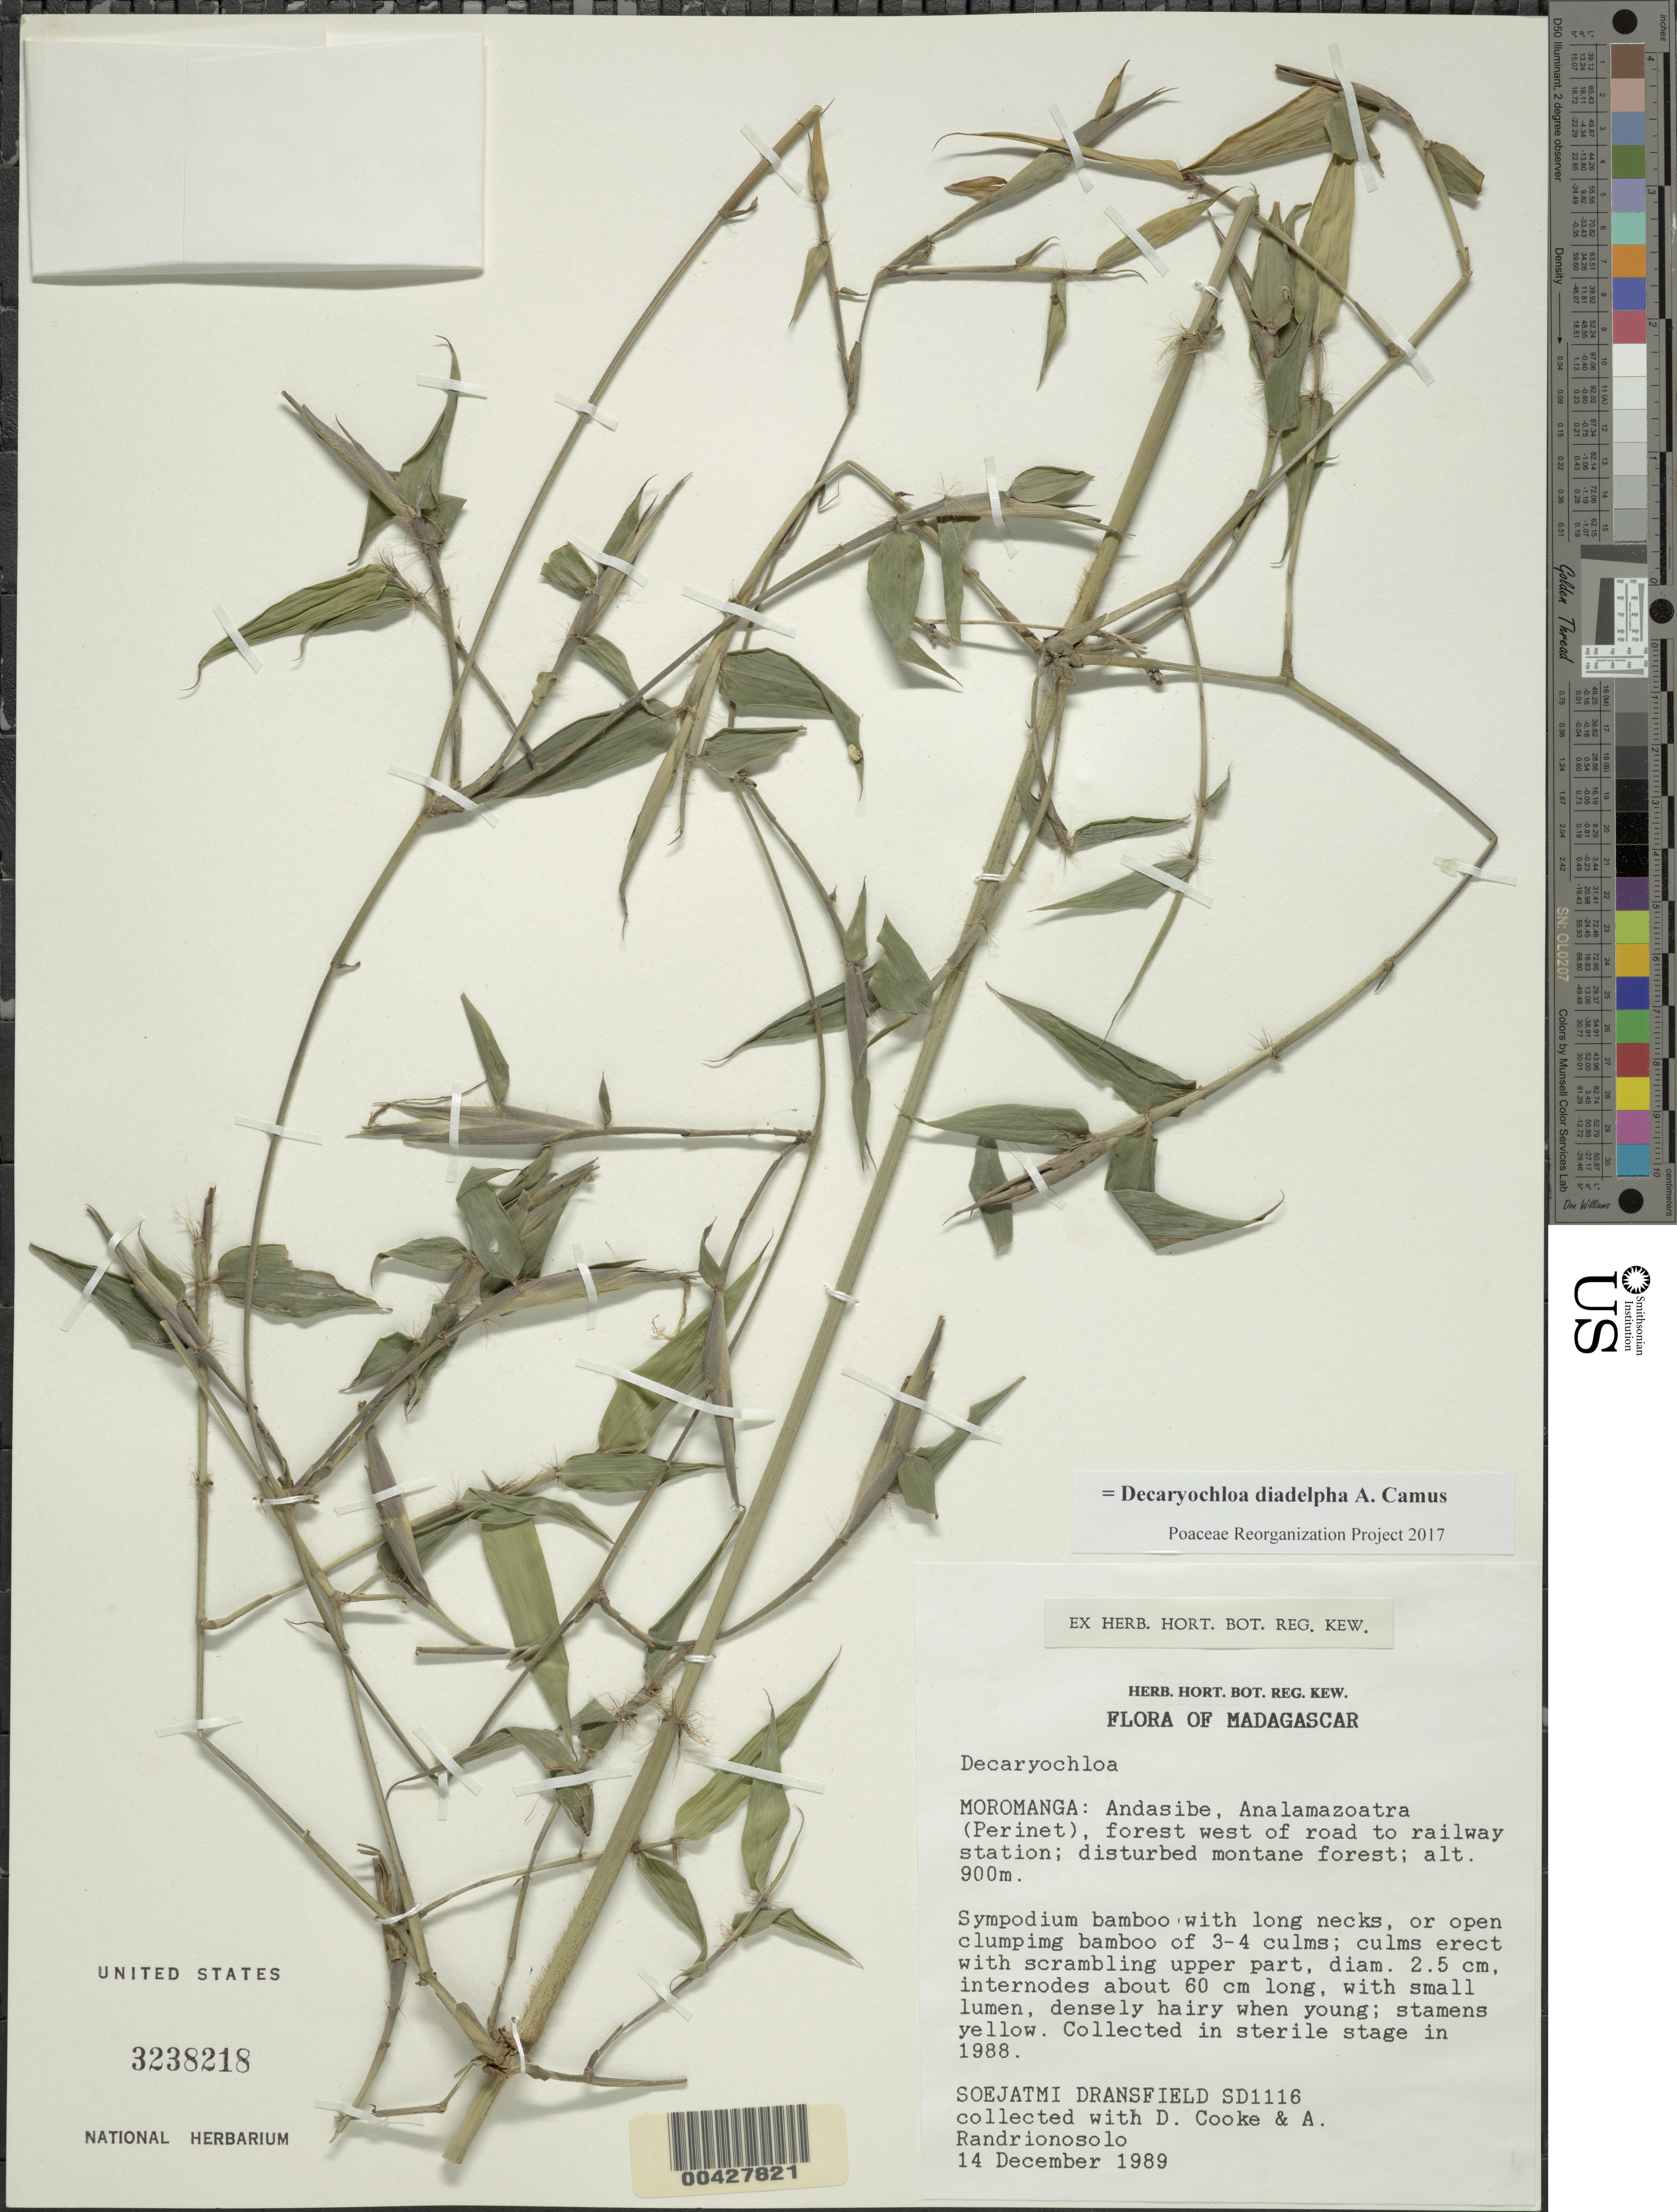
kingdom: Plantae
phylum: Tracheophyta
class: Liliopsida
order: Poales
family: Poaceae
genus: Decaryochloa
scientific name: Decaryochloa diadelpha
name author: A. Camus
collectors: S. Dransfield, D. Cooke & A. Randrianasolo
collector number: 1116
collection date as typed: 14 Dec 1989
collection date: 1989-12-14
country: Madagascar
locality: Moramanga, andasibe, analamazoatra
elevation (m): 900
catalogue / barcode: US 3238218